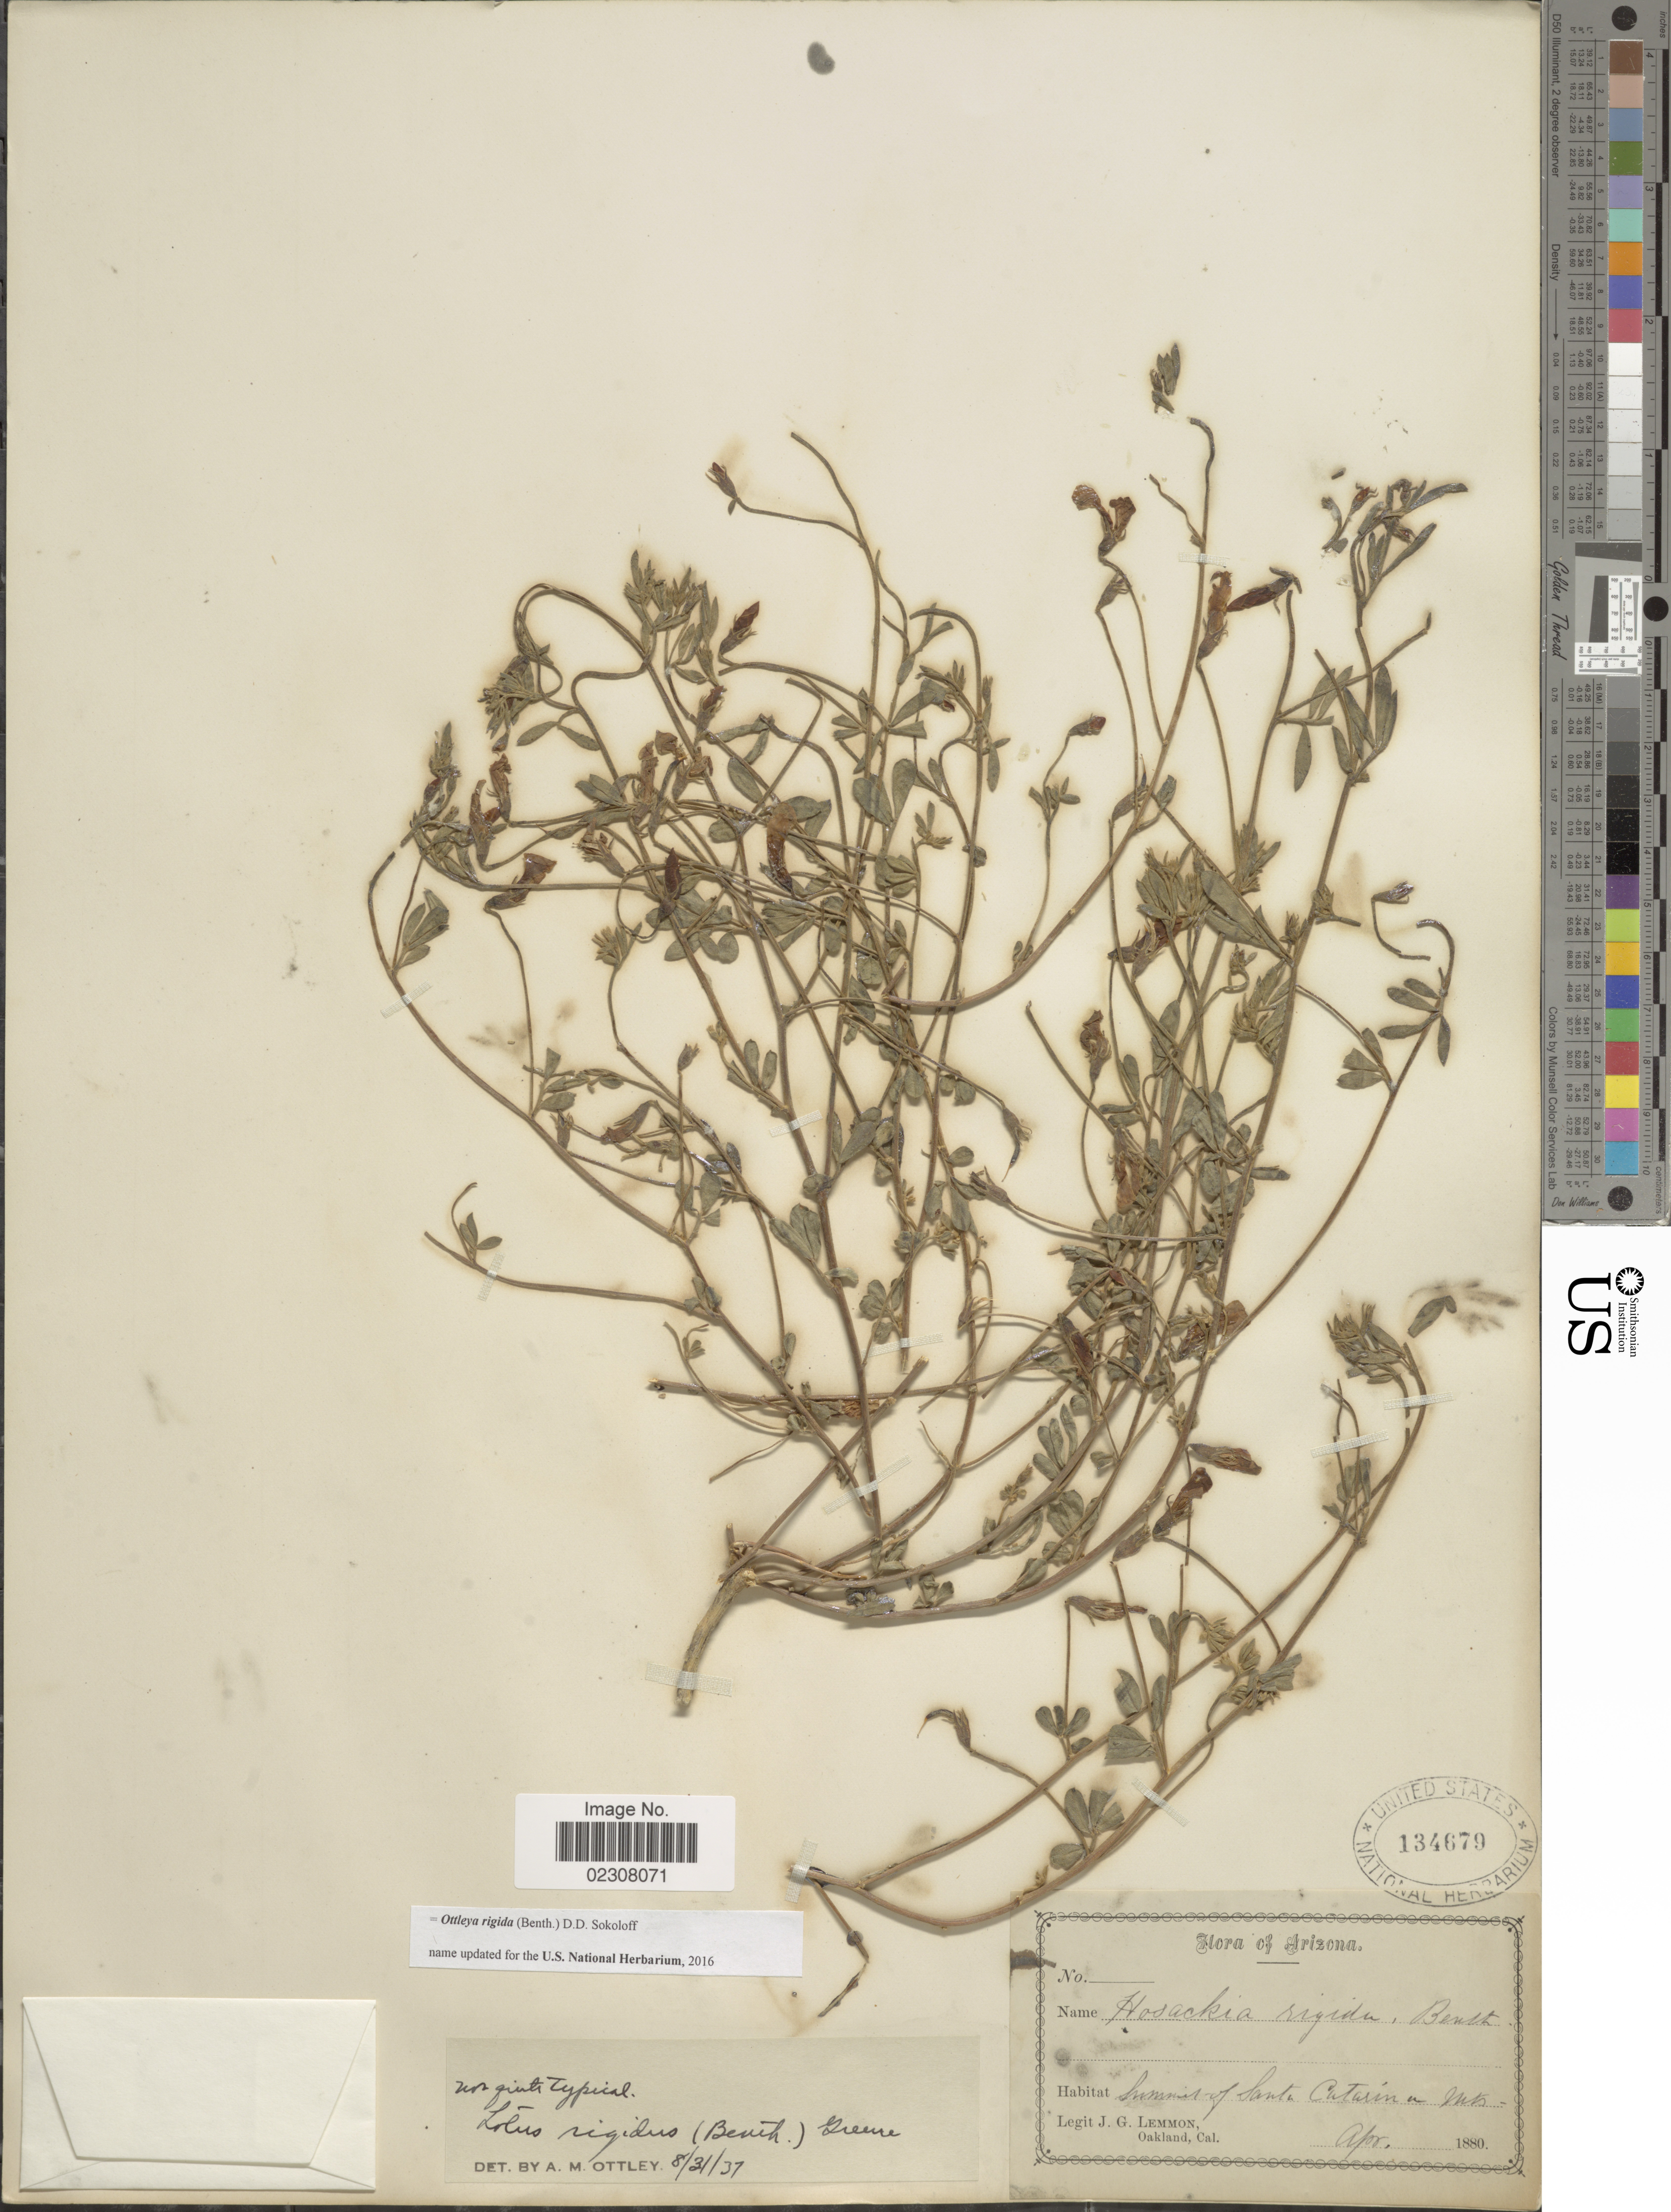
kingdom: Plantae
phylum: Tracheophyta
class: Magnoliopsida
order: Fabales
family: Fabaceae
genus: Ottleya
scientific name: Ottleya rigida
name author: (Benth.) D.D. Sokoloff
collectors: J. Lemmon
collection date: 1880-04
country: United States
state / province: Arizona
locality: Summi of Santa Catarina Mts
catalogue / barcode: US 134679